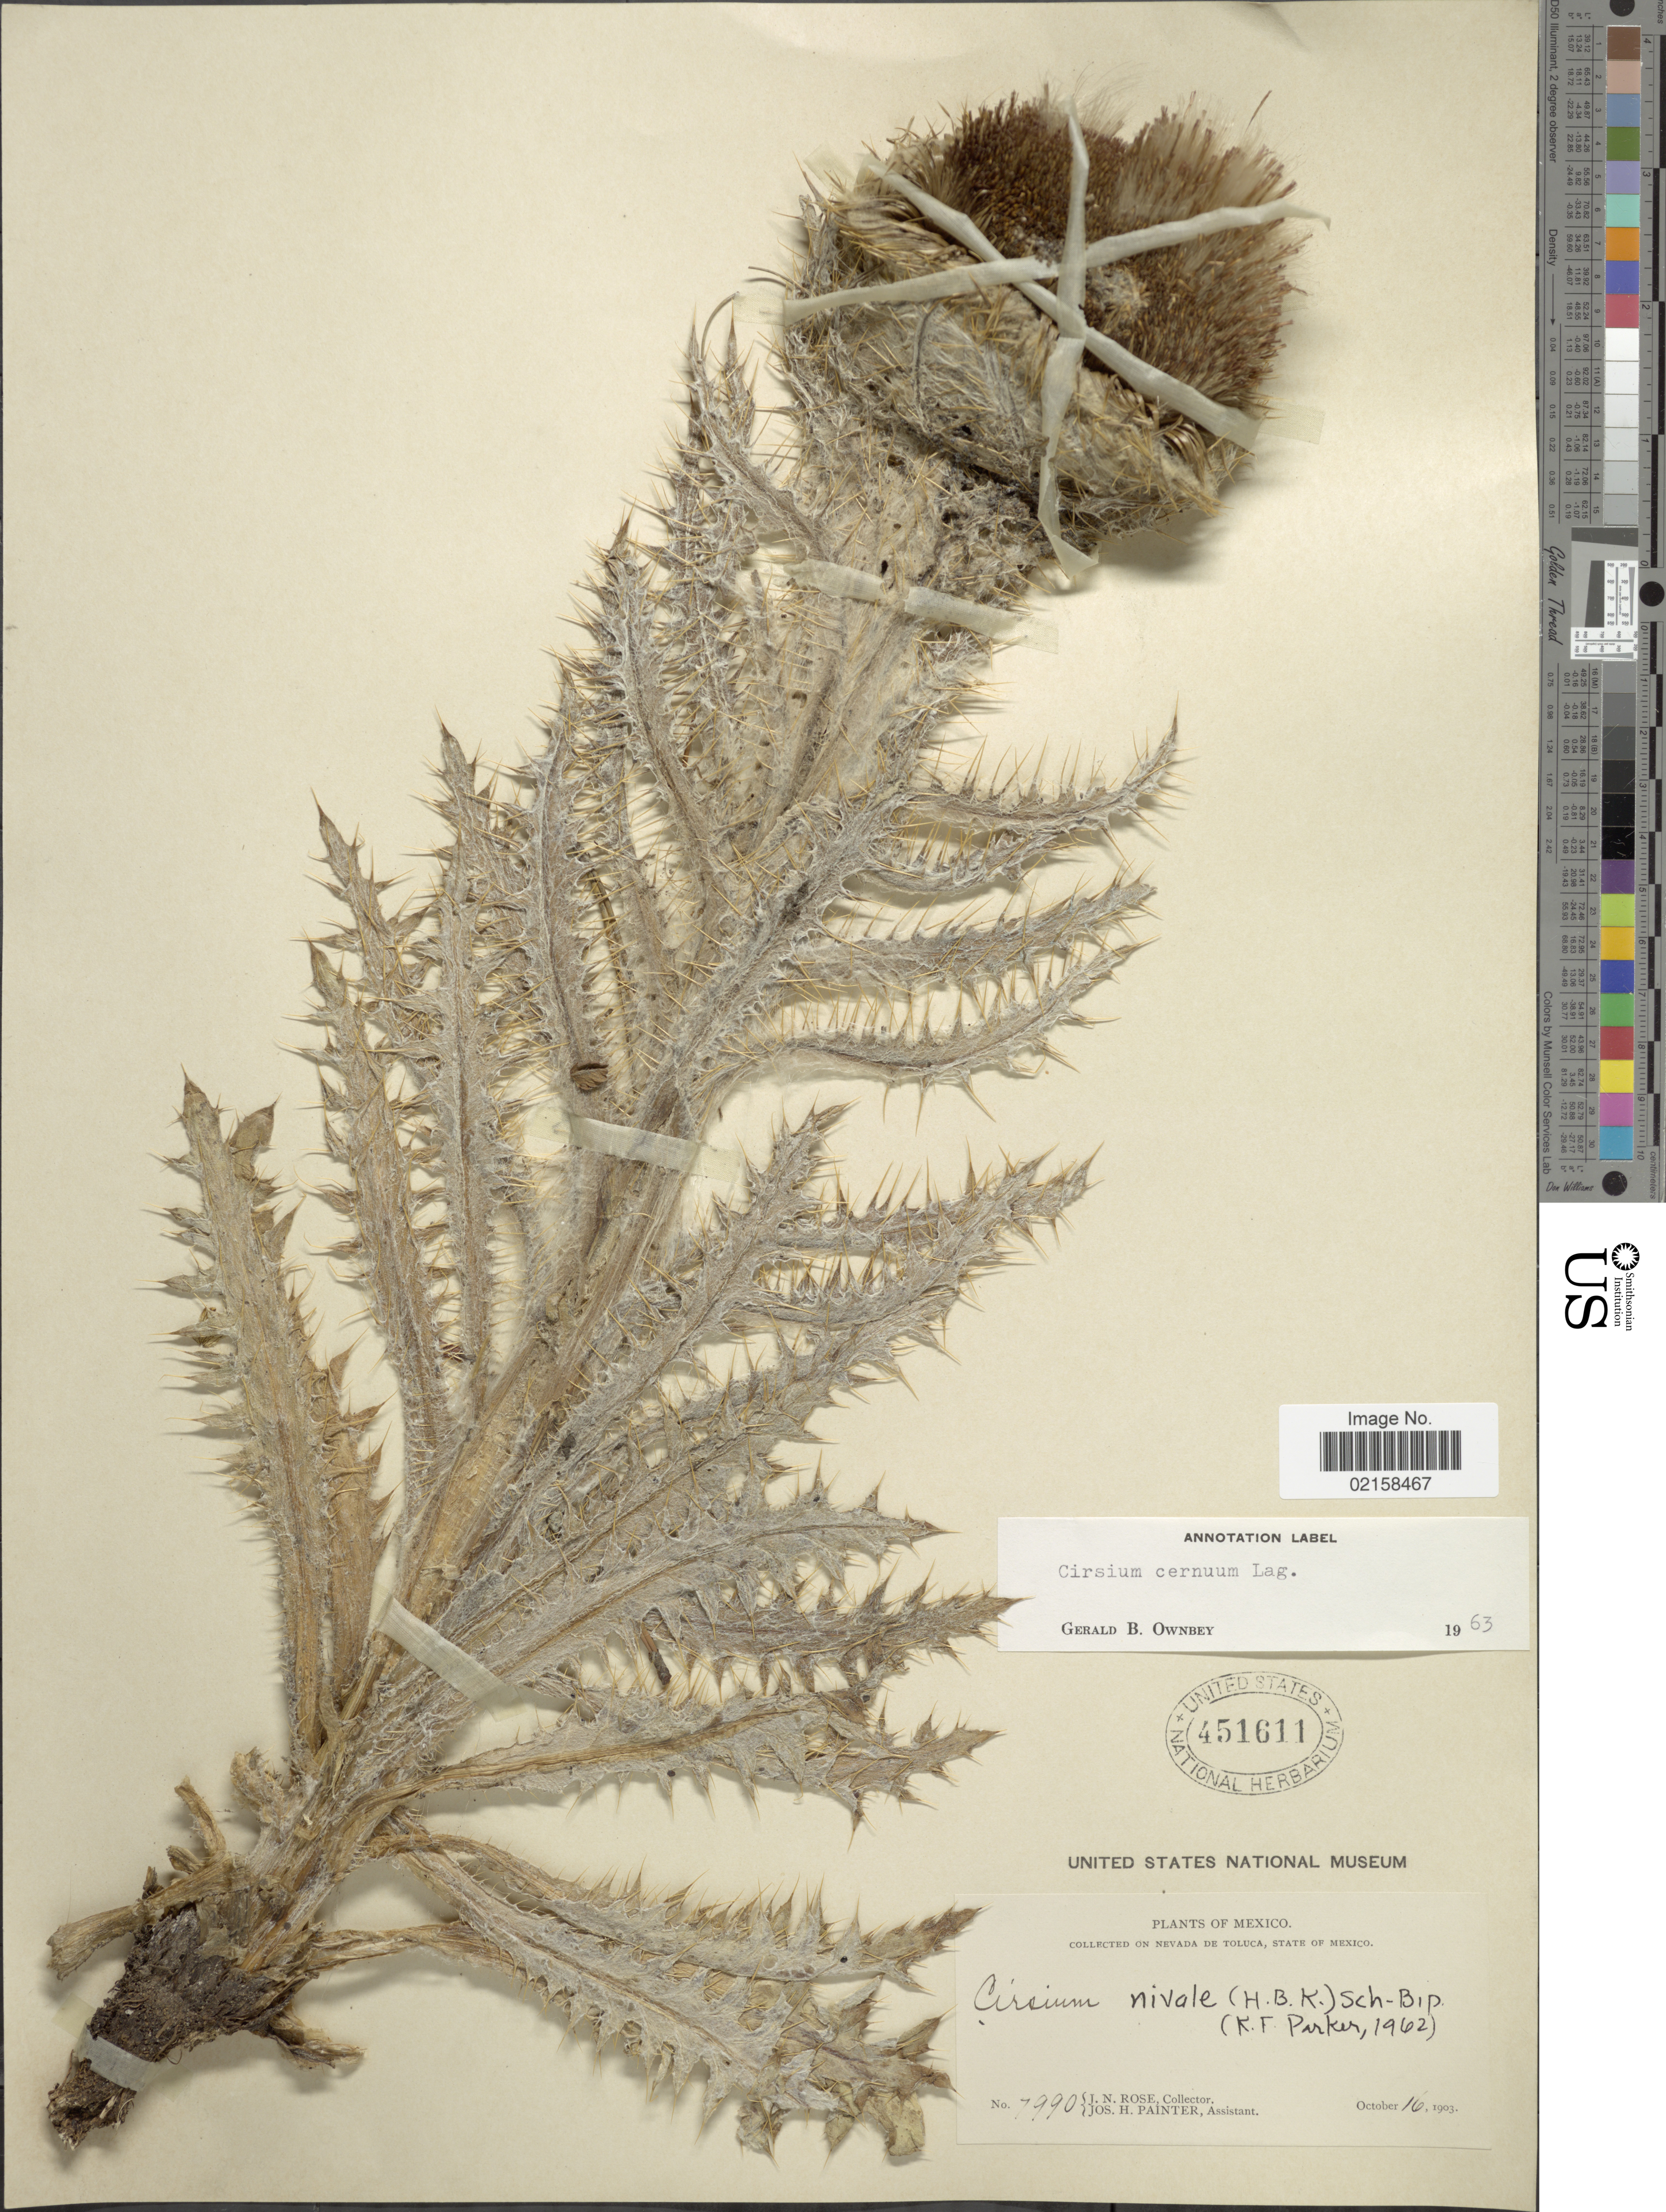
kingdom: Plantae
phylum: Tracheophyta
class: Magnoliopsida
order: Asterales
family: Asteraceae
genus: Cirsium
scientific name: Cirsium nivale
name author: (Kunth) F. Dietr.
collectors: J. N. Rose & J. H. Painter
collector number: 7990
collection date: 1903-10-10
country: Mexico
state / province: México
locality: On Nevada de Toluca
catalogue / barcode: US 451611